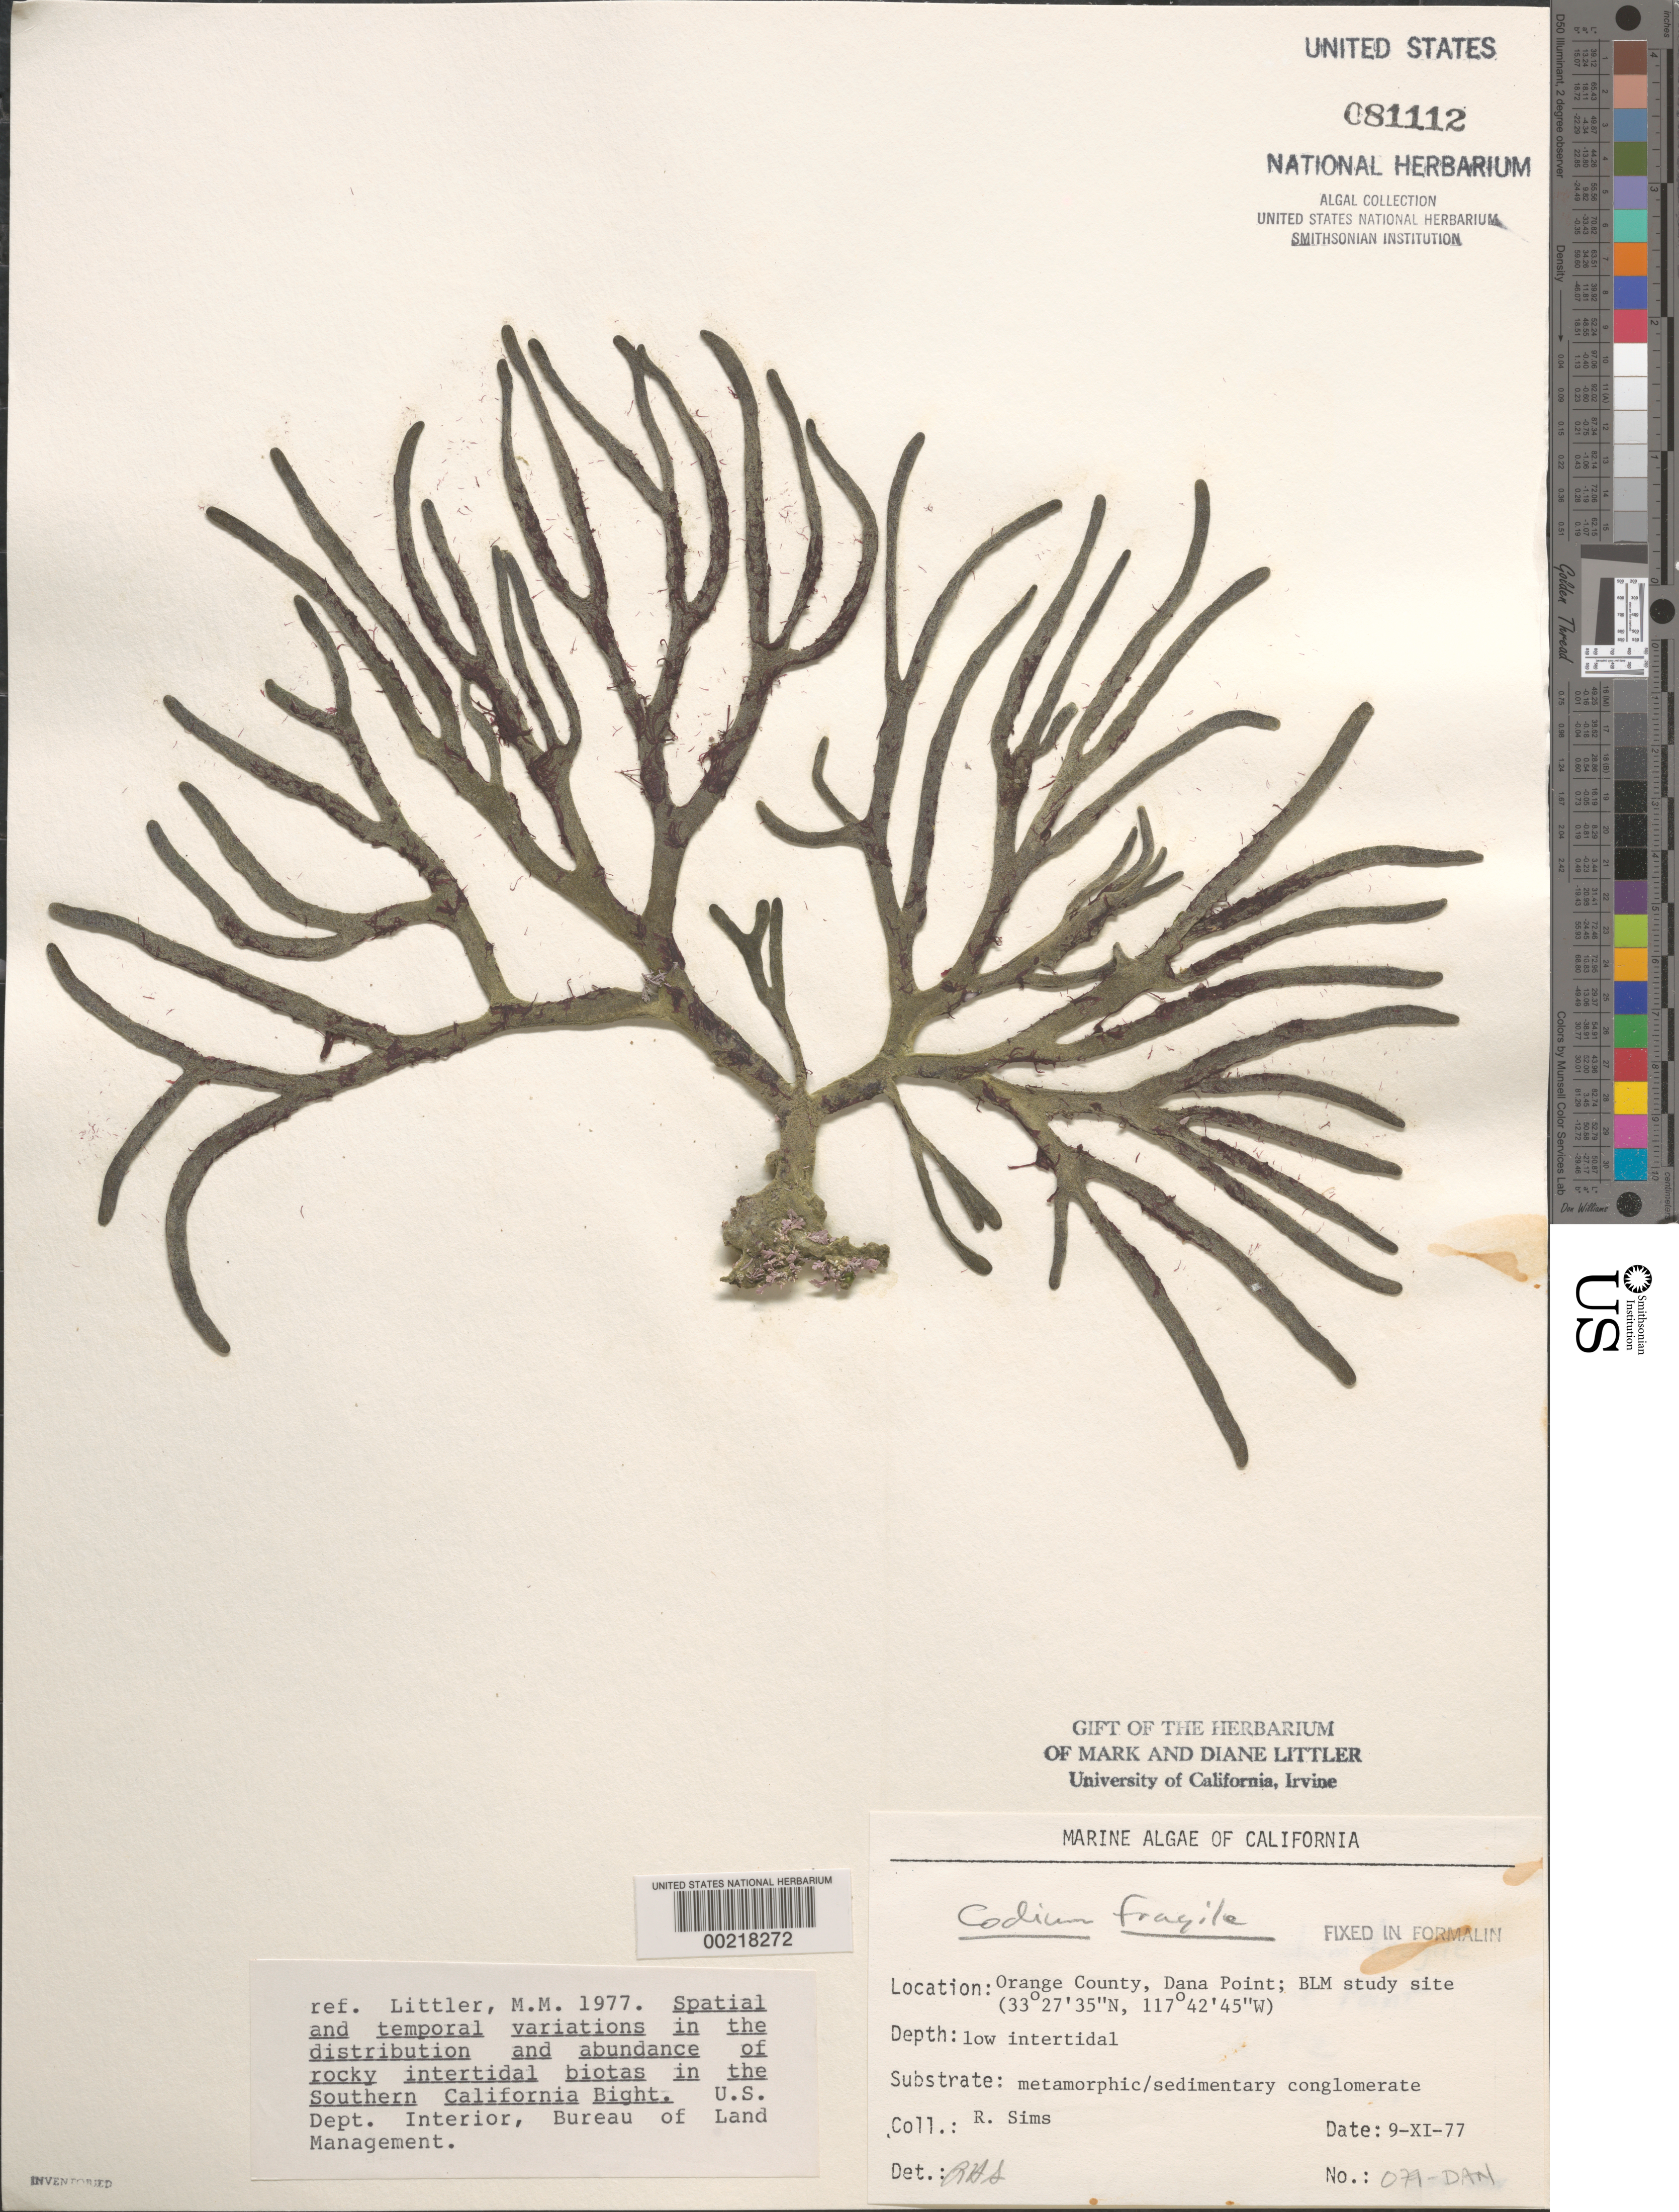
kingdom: Plantae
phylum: Chlorophyta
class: Ulvophyceae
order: Bryopsidales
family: Codiaceae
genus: Codium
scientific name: Codium fragile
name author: (Suringar) P. Hariot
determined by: Sims, Robert H.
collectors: R. H. Sims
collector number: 079-DAN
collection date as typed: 09 Nov 1977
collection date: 1977-11-09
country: United States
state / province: California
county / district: Orange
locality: Dana Point, 1 km north of marina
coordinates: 33 27'35"N, 117 42'45"W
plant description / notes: BLM-SOCALBIGHT Rocky Intertidal Survey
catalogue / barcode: US 81112